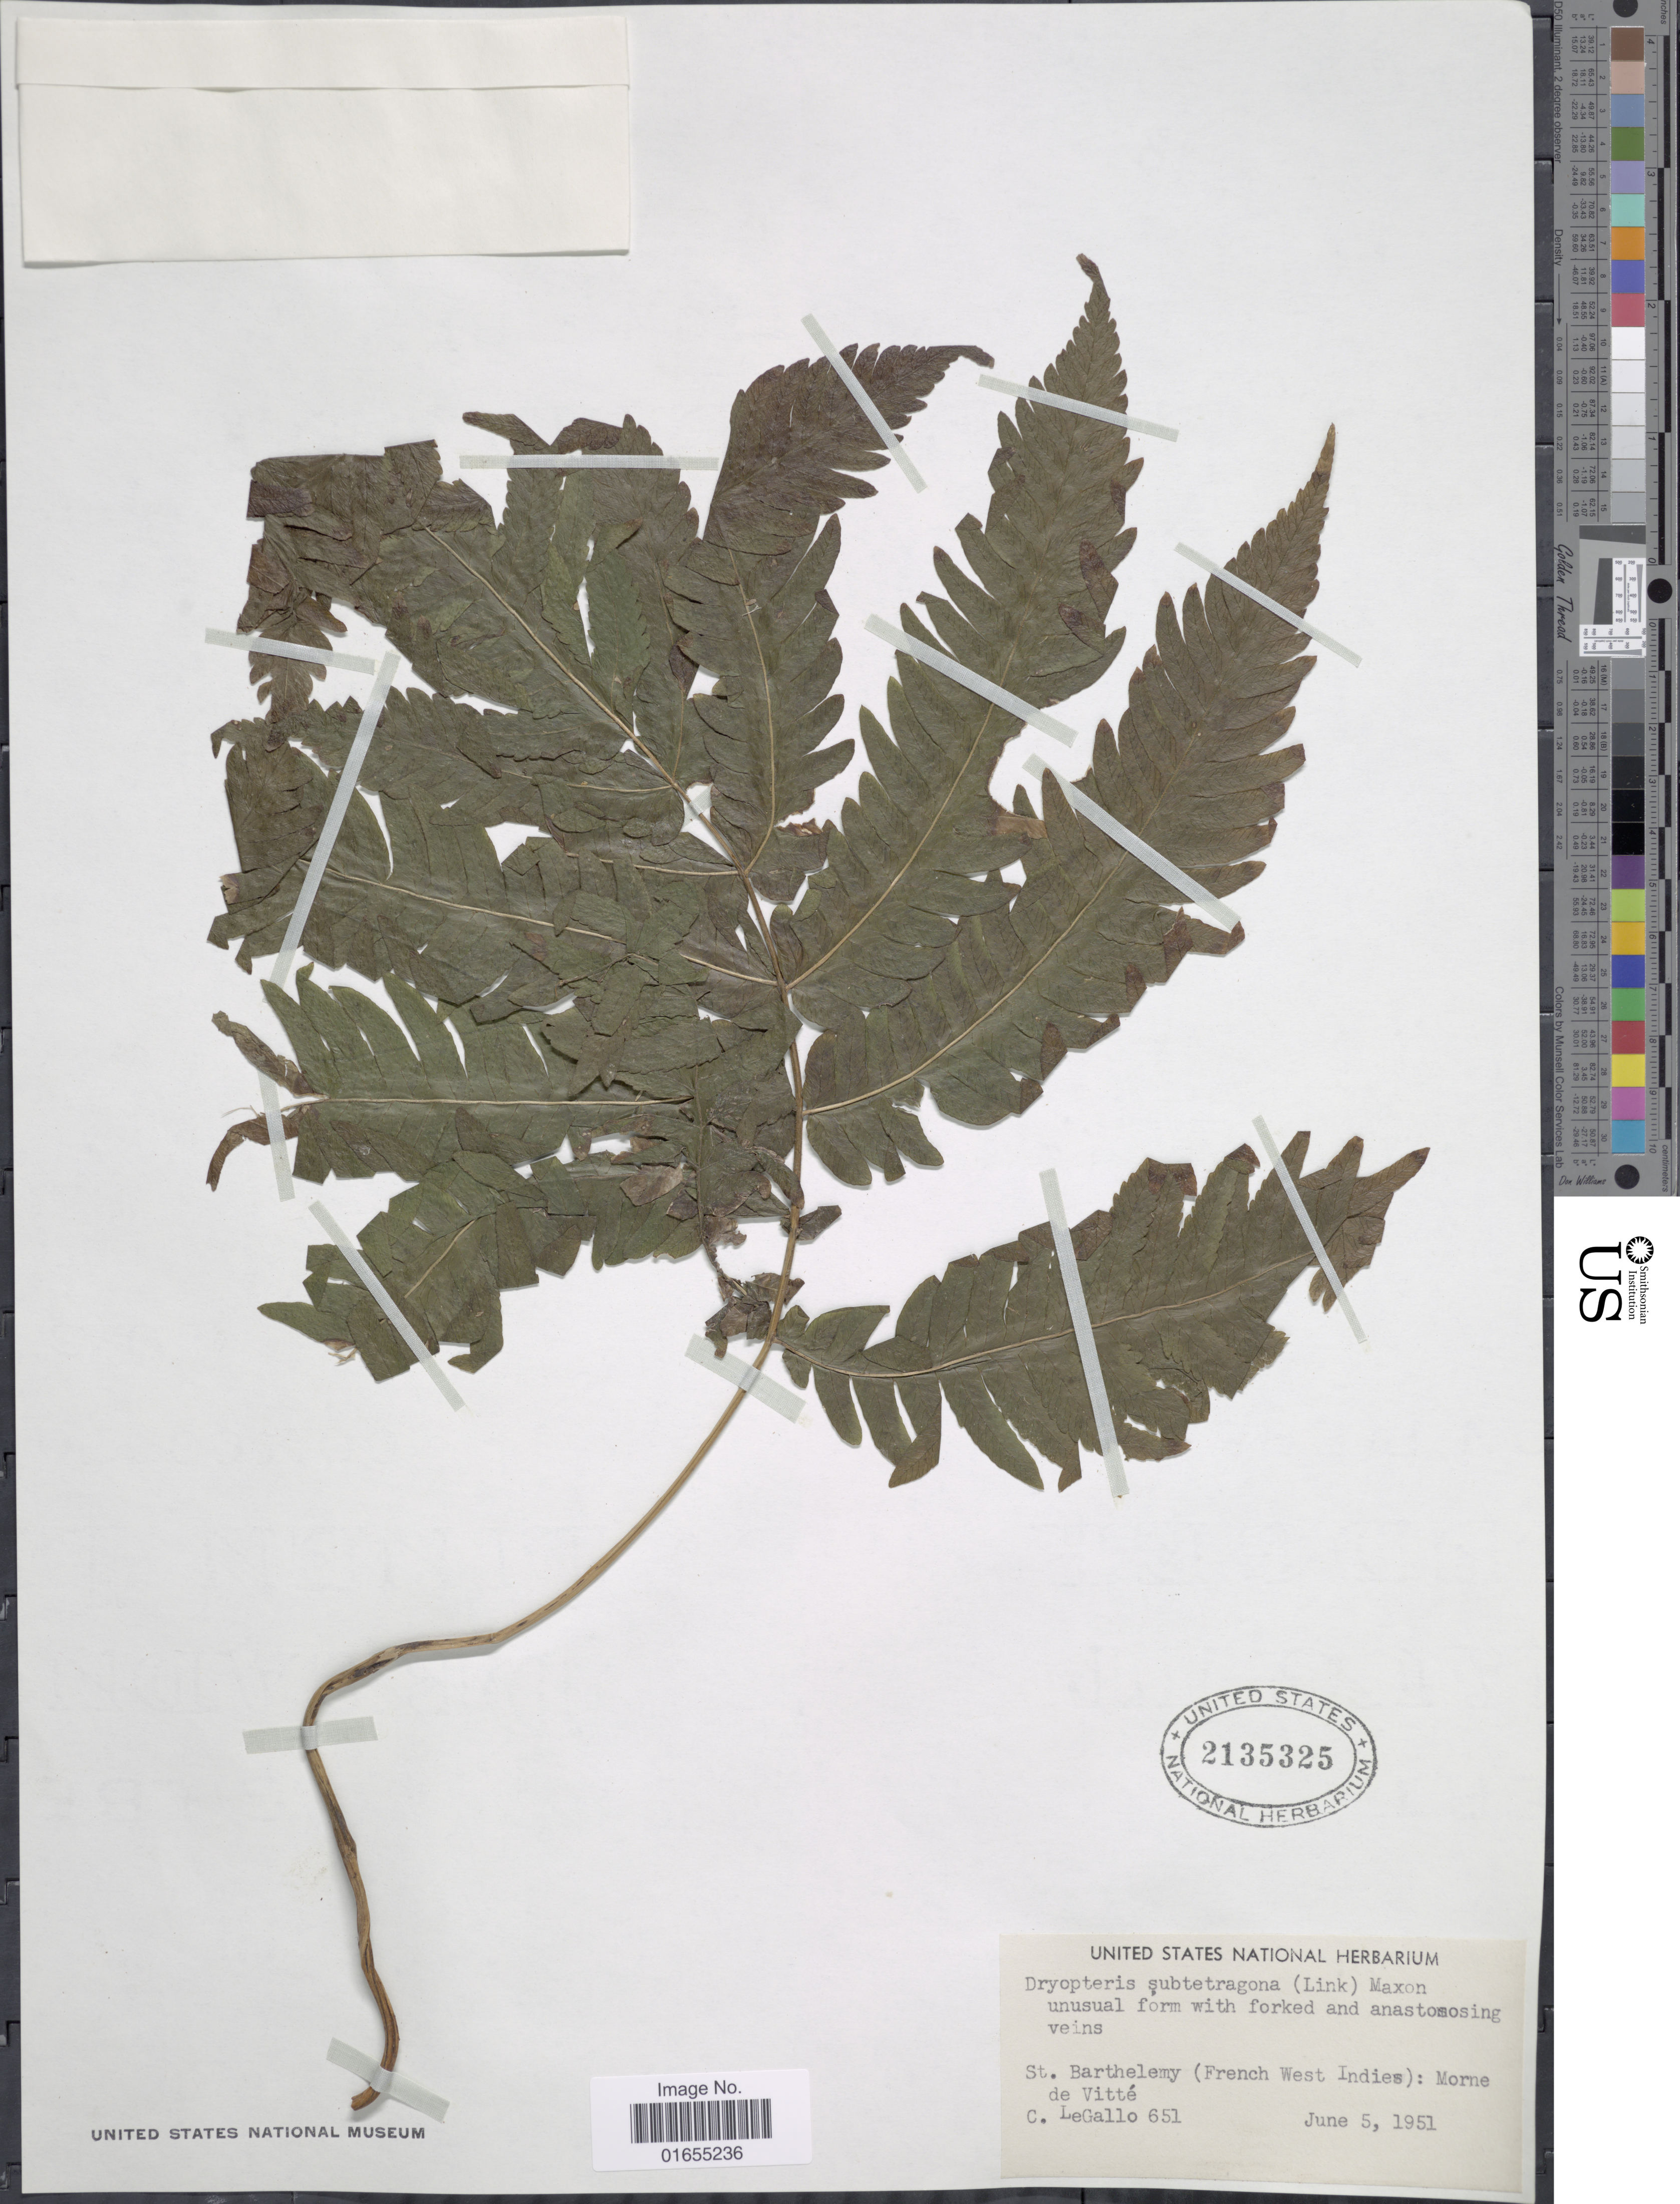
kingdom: Plantae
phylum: Tracheophyta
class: Polypodiopsida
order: Polypodiales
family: Thelypteridaceae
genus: Goniopteris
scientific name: Goniopteris tetragona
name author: (C. Presl) Sw.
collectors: C. Legallo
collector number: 651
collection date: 1951-06-05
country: Saint Barthélemy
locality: Morne de Vitte (French West Indies)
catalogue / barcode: US 2135325